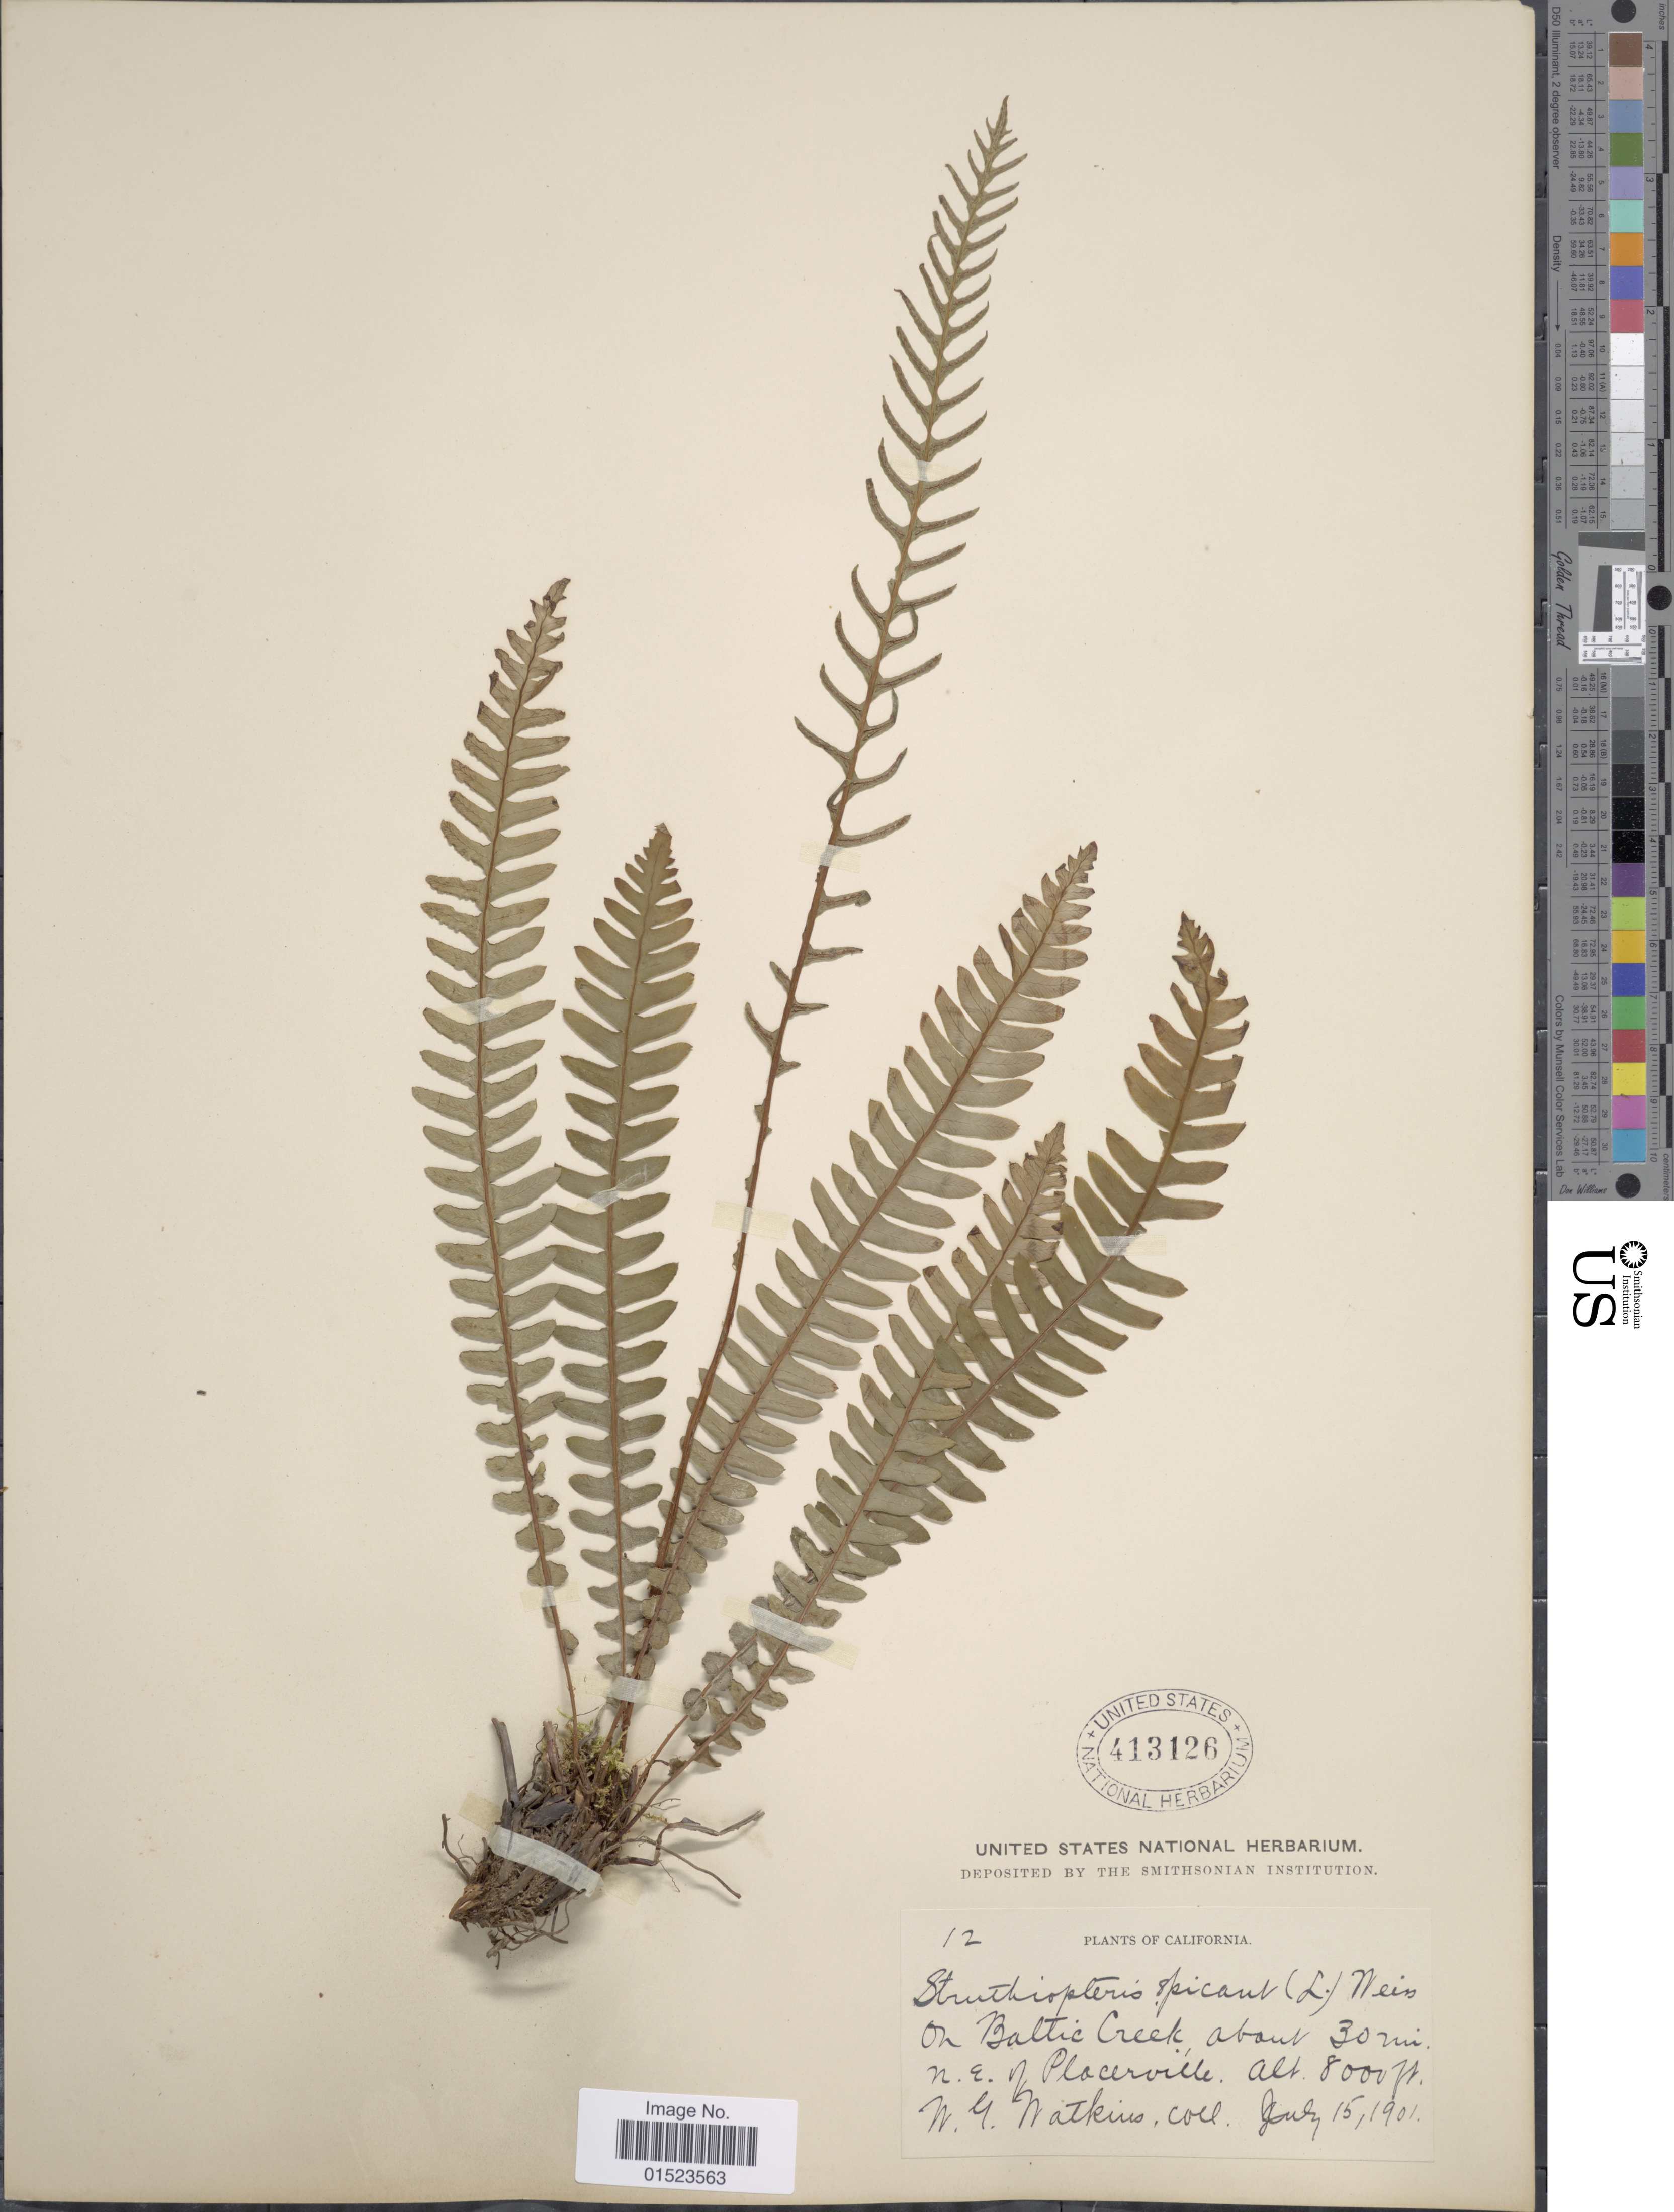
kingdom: Plantae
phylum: Tracheophyta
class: Polypodiopsida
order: Polypodiales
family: Blechnaceae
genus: Blechnum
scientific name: Blechnum spicant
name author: (L.) Sm.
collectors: W. Watkins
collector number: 12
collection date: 1901-07-15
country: United States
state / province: California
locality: On Baltic Creek, about 30 mi. N. E. of Placerville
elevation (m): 2438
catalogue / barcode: US 413126